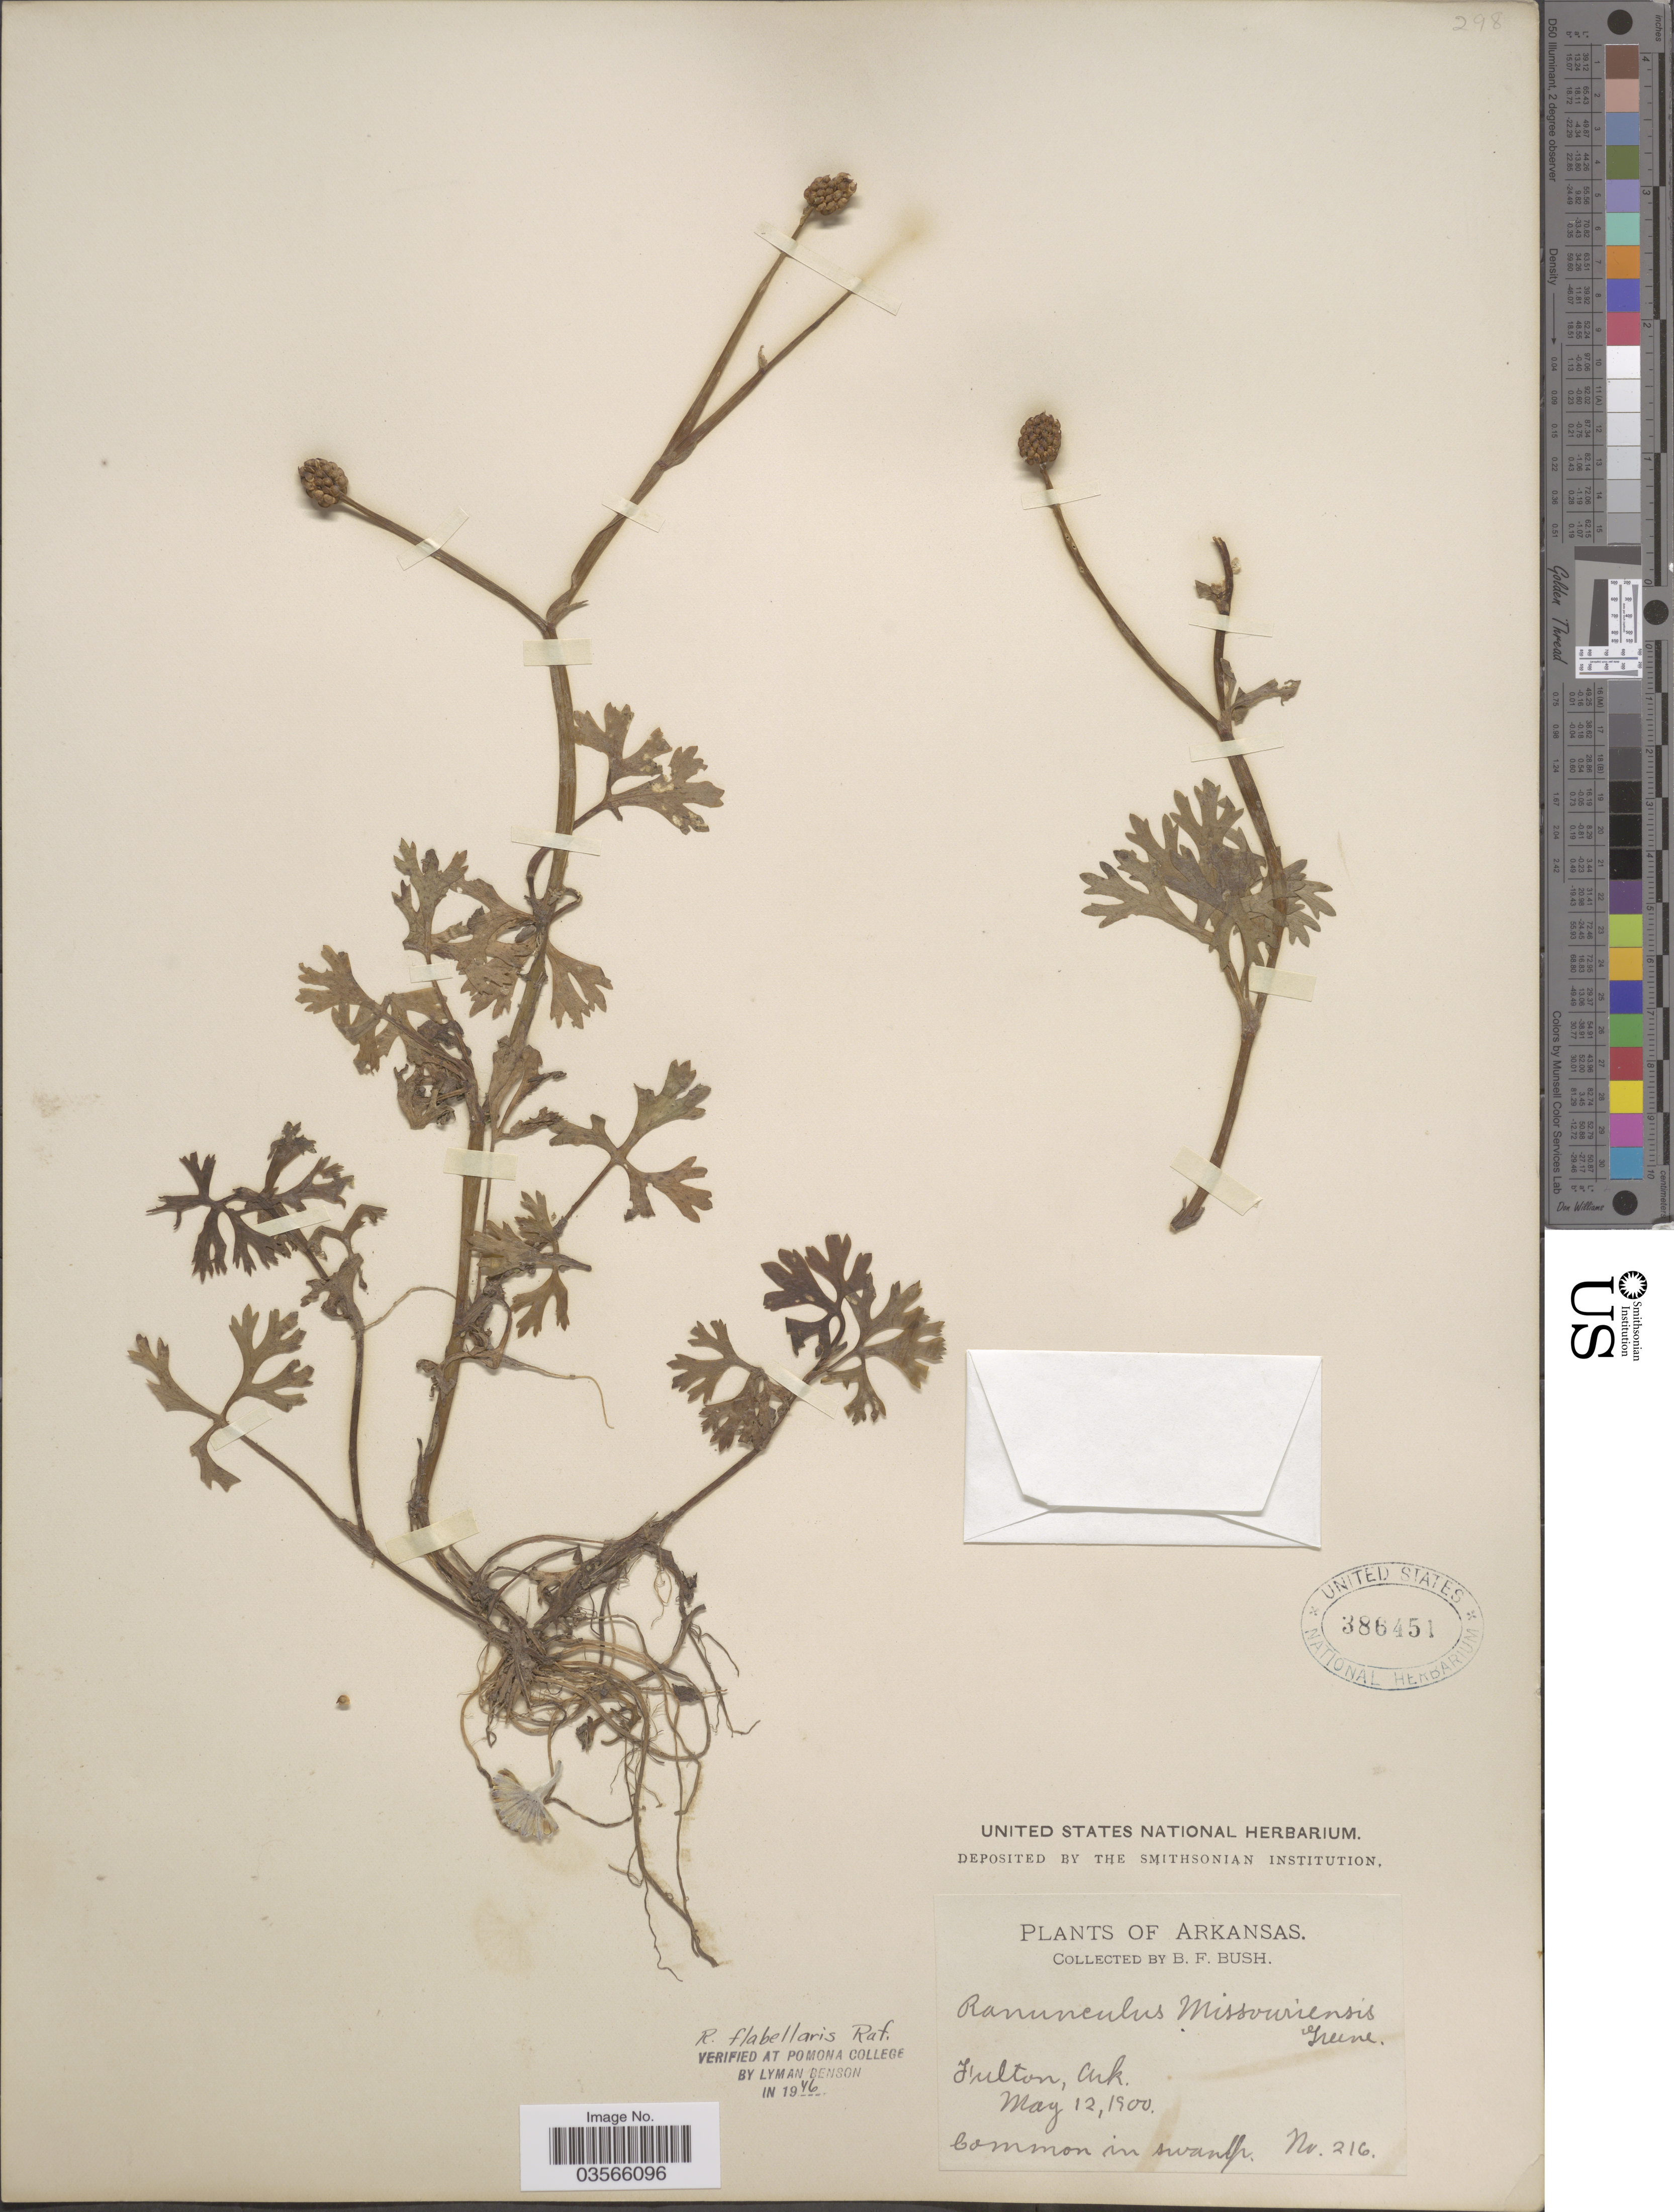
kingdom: Plantae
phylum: Tracheophyta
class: Magnoliopsida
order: Ranunculales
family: Ranunculaceae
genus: Ranunculus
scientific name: Ranunculus flabellaris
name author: Raf.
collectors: B. F. Bush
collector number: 216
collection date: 1900-05-12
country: United States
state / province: Arkansas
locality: Fulton.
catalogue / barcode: US 386451